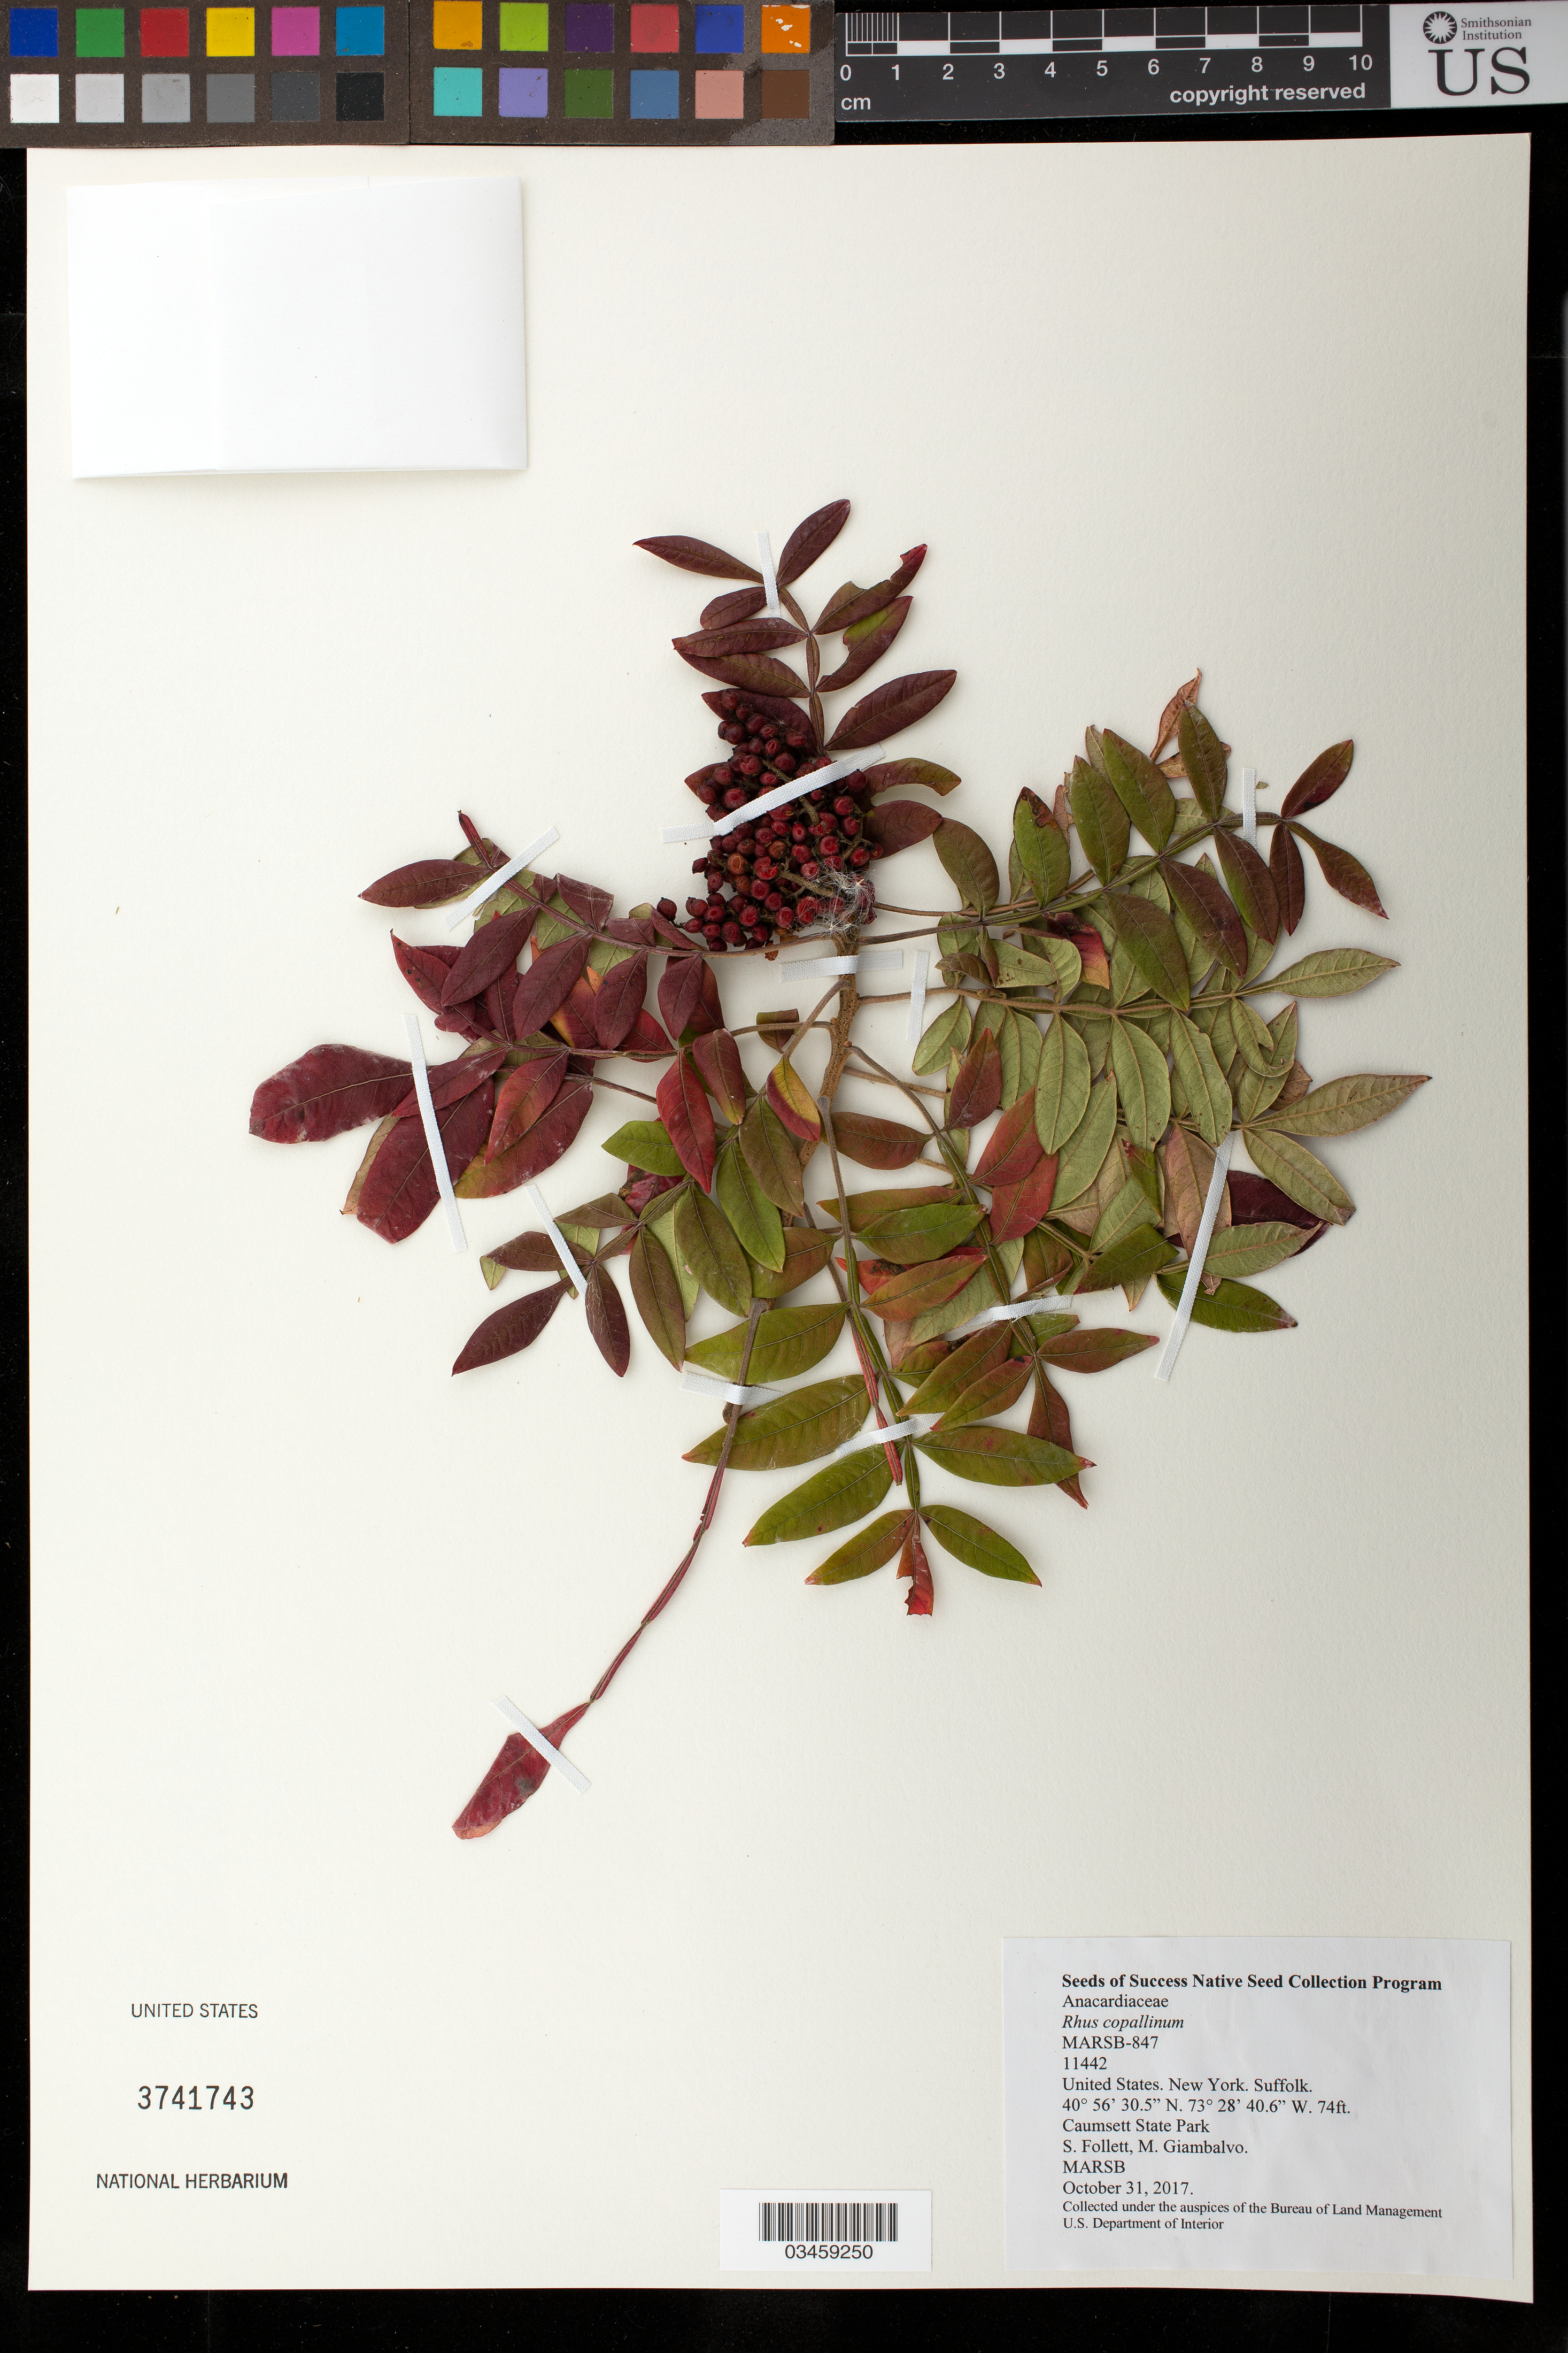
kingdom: Plantae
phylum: Tracheophyta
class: Magnoliopsida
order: Sapindales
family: Anacardiaceae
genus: Rhus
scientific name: Rhus copallinum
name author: L.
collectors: S. Follett & M. Giambalvo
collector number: MARSB-847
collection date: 2017-10-31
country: United States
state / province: New York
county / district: Suffolk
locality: Caumsett State Park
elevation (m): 23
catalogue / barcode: US 3741743